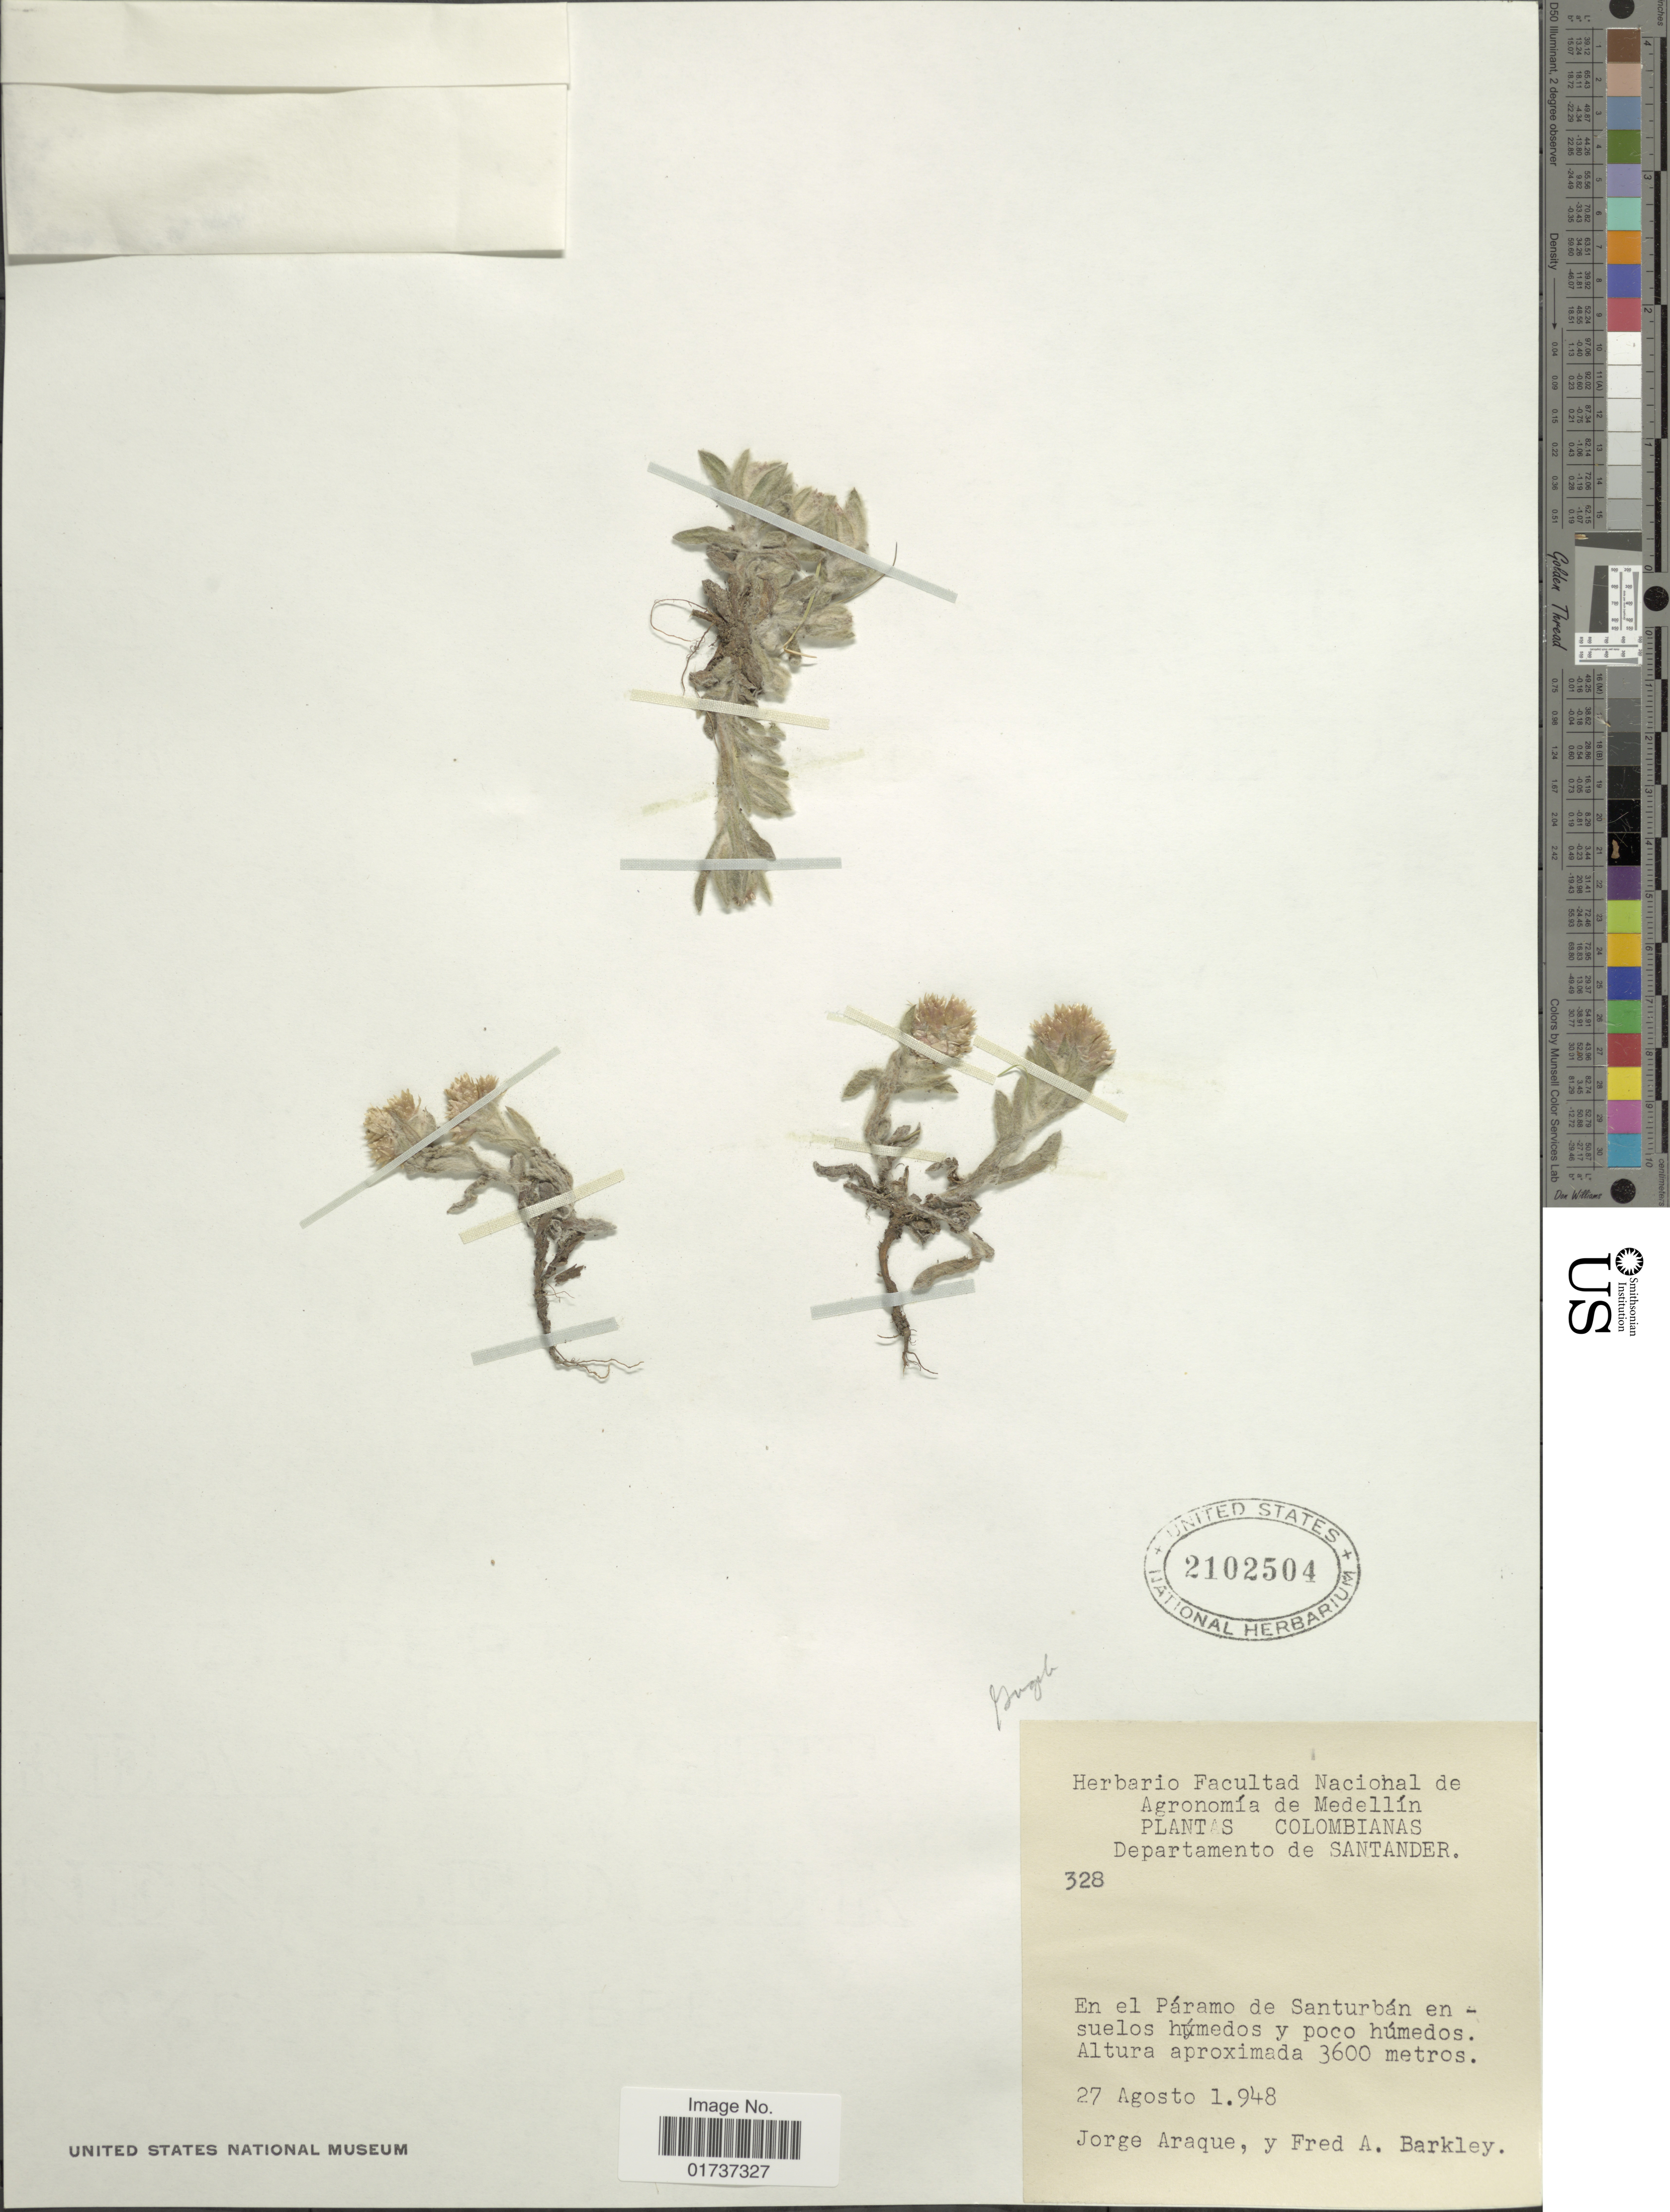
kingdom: Plantae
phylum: Tracheophyta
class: Magnoliopsida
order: Asterales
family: Asteraceae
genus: Gnaphalium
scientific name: Gnaphalium sp.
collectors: B. Appold & F. A. Barkley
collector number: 328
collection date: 1948-08-27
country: Colombia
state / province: Santander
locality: Departamento de Santander, En el Páramo de Santurbán en suelos húmedos y poco húmedos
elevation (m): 3600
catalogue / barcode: US 2102504